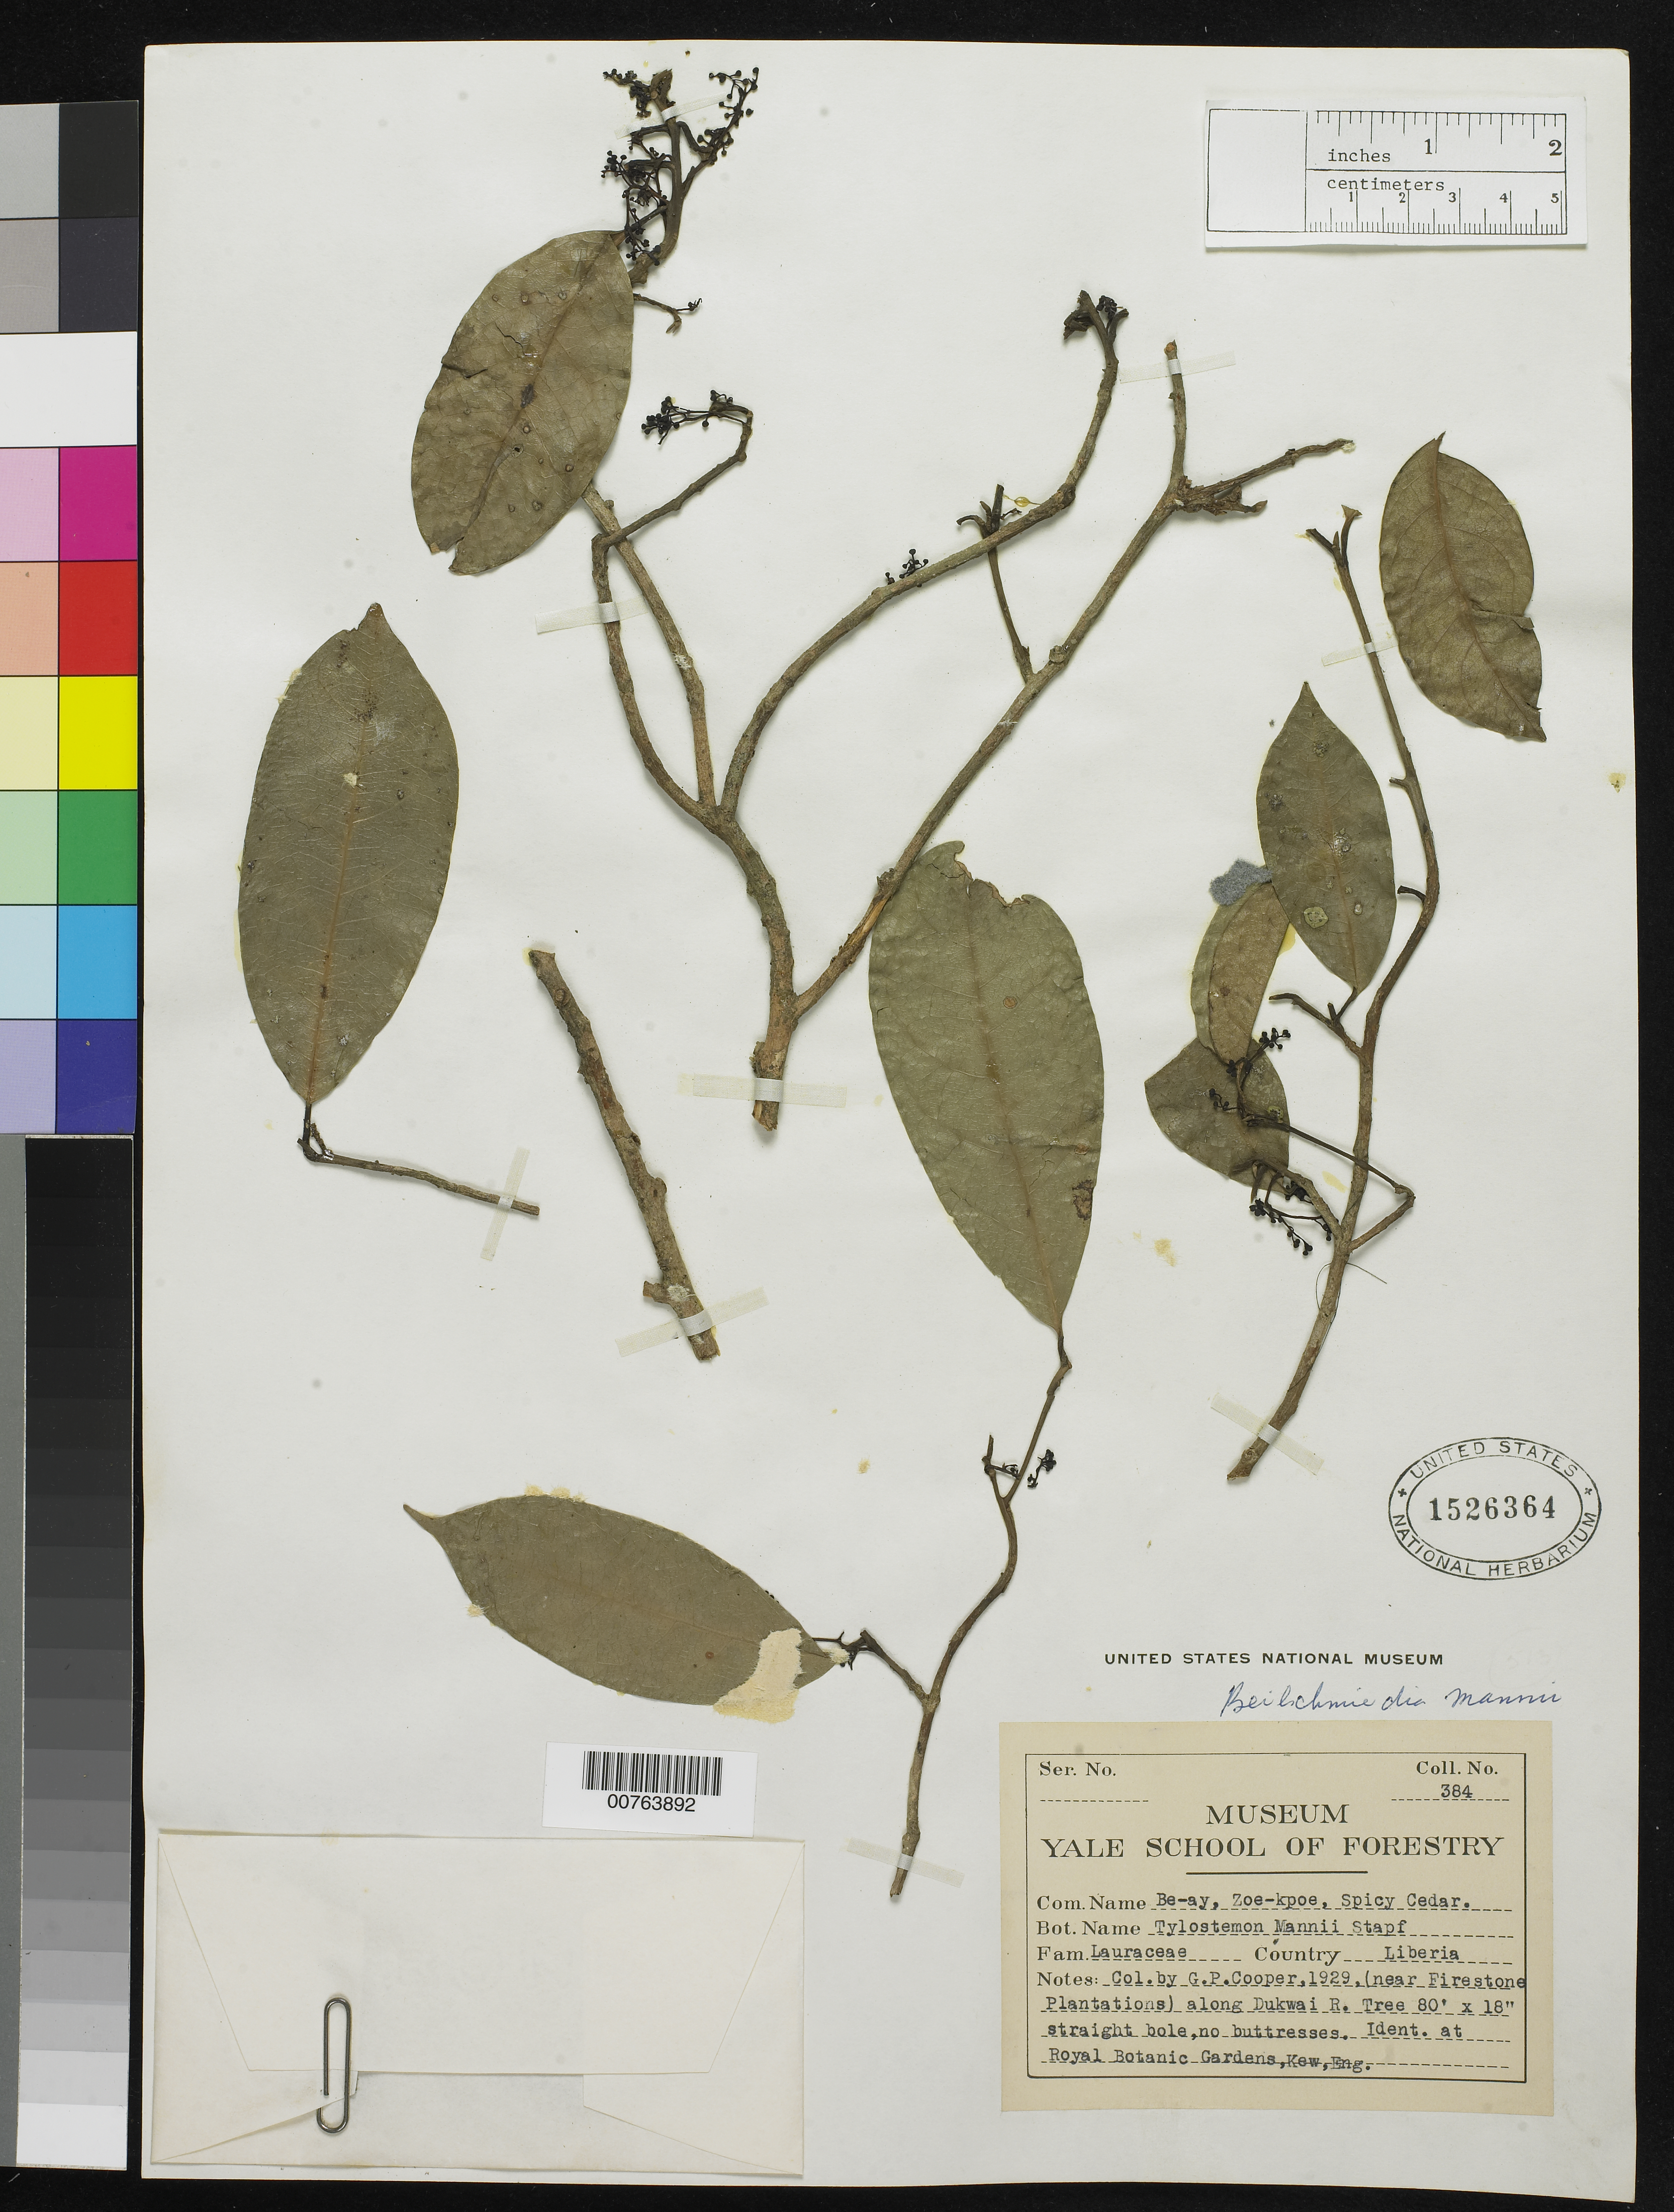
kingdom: Plantae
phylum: Tracheophyta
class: Magnoliopsida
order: Laurales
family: Lauraceae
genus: Beilschmiedia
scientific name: Beilschmiedia mannii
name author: (Meisn.) Benth. & Hook. f.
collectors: G. Cooper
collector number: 384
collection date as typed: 1929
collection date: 1929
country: Liberia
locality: (near Firestone Plantations) along Dukwai River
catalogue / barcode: US 1526364